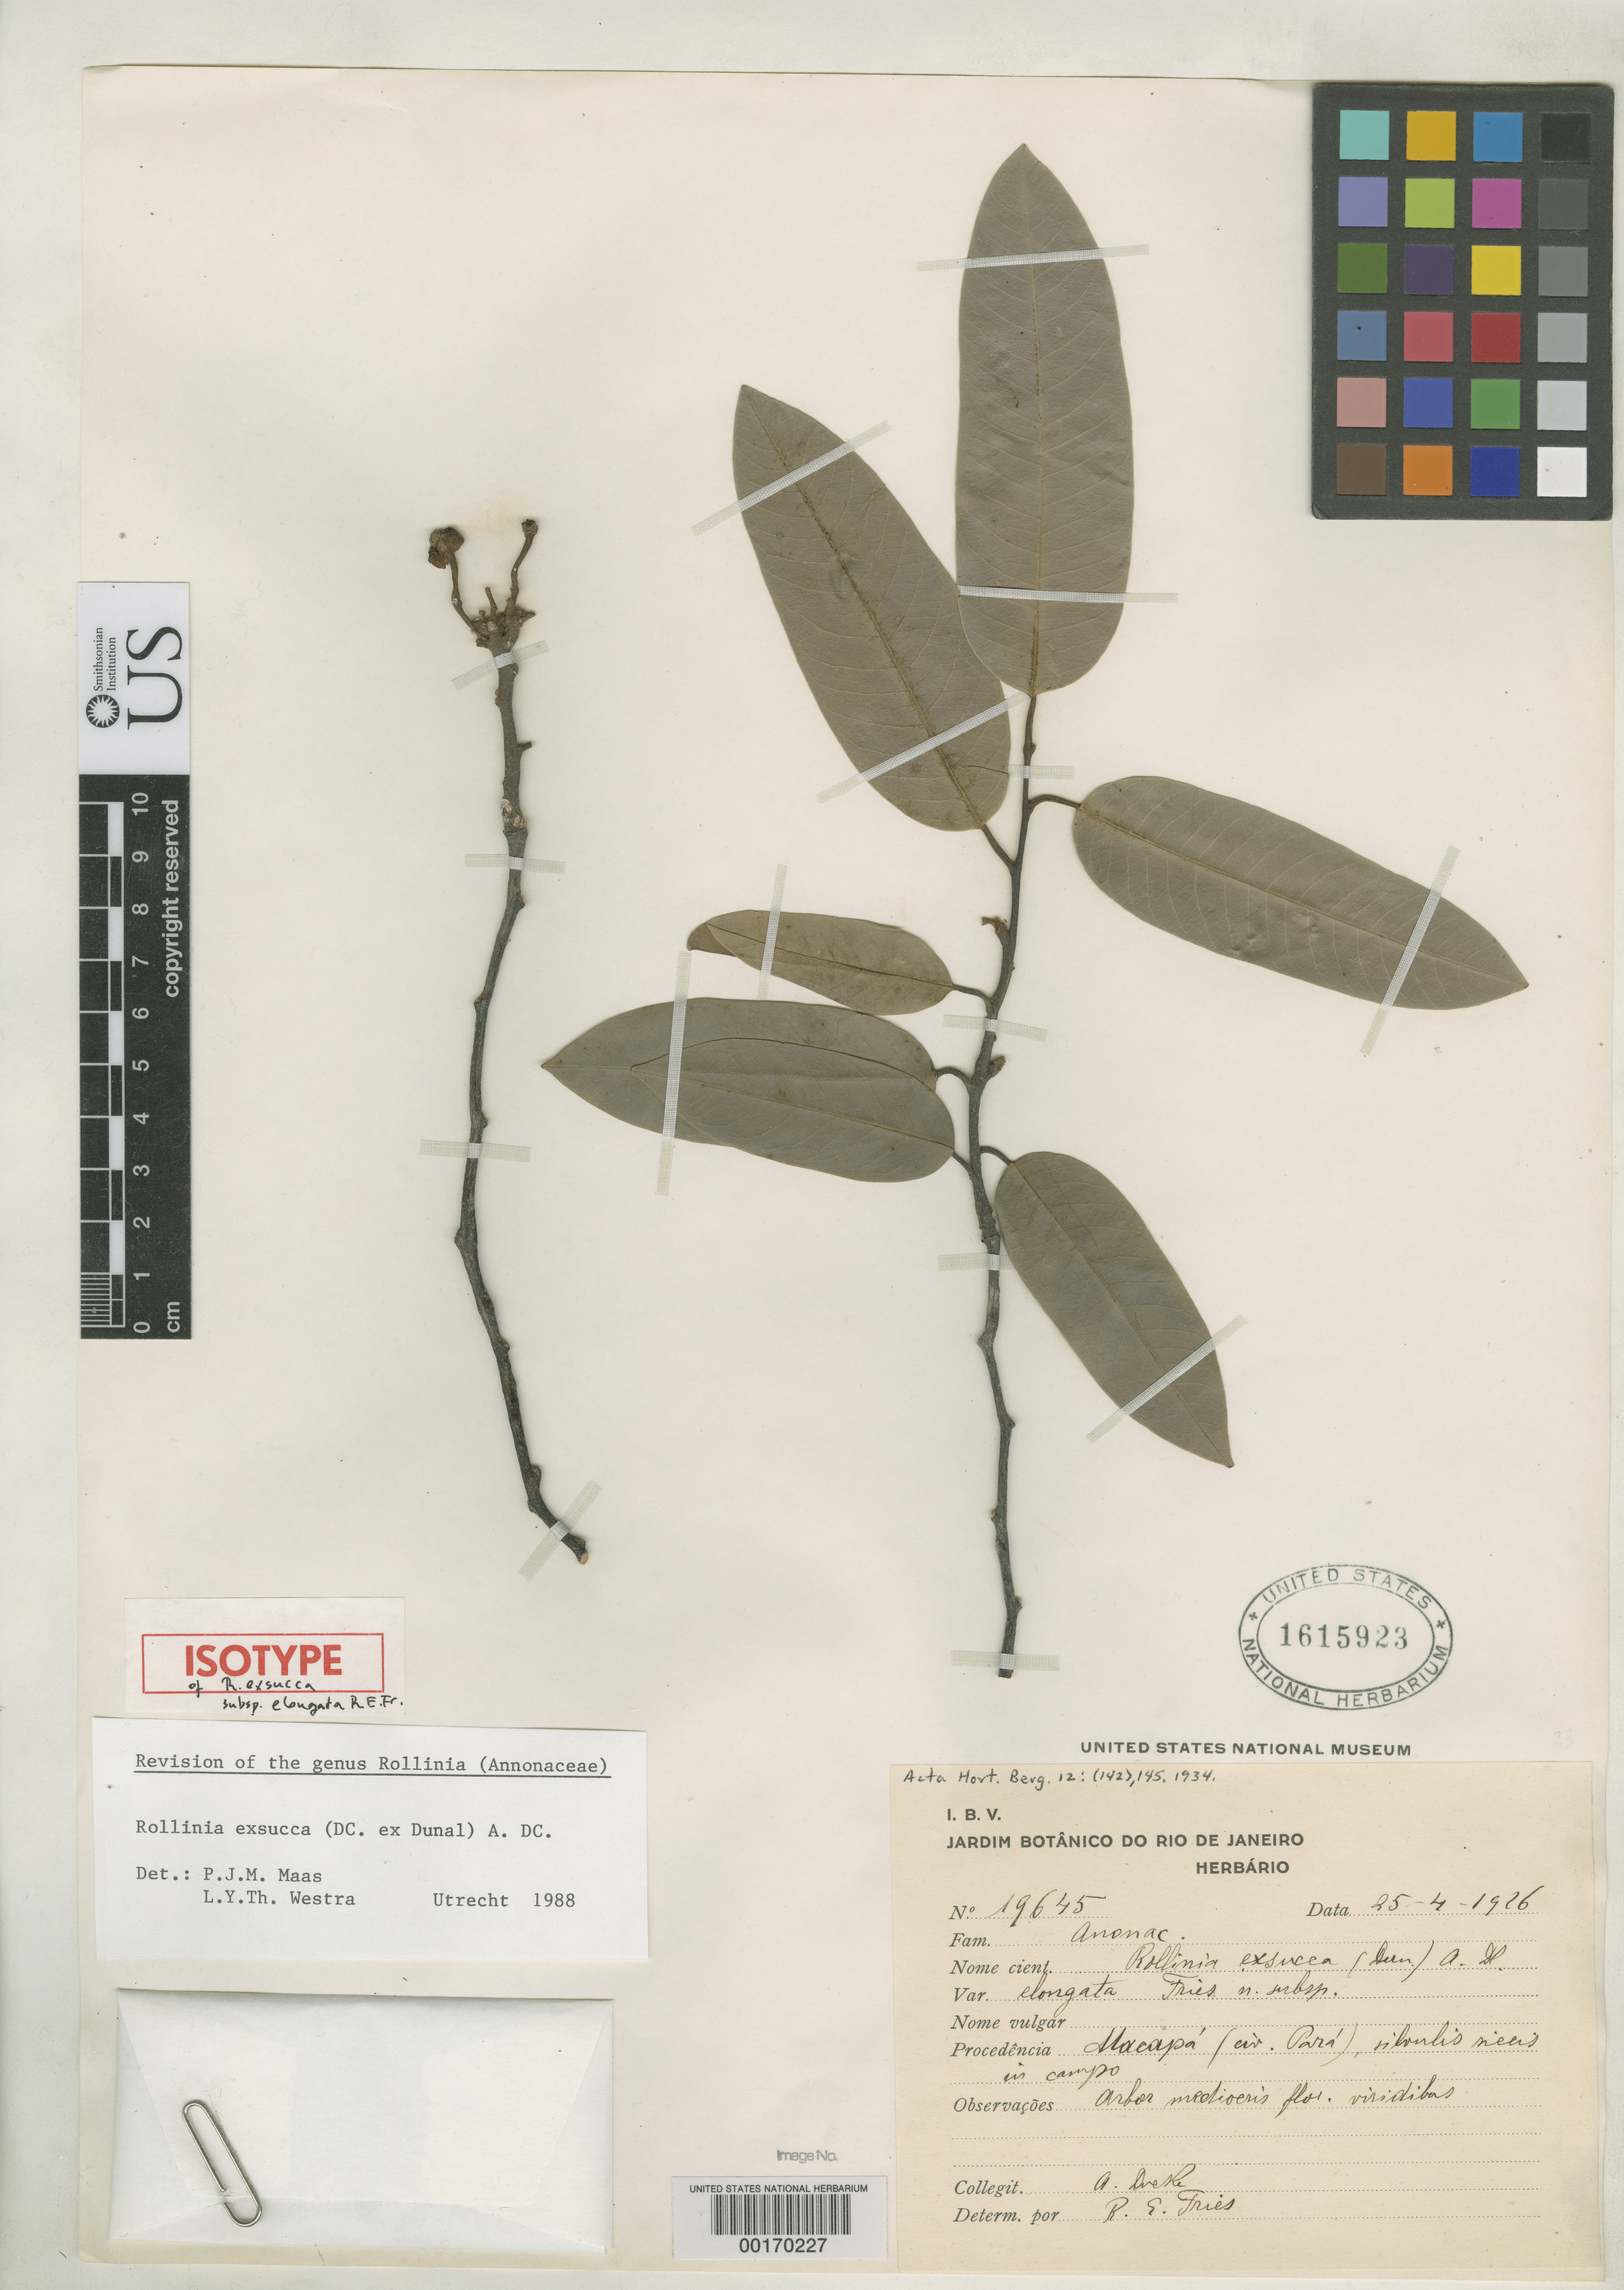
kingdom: Plantae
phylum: Tracheophyta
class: Magnoliopsida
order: Magnoliales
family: Annonaceae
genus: Rollinia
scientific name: Rollinia exsucca subsp. elongata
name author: R.E. Fr.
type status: Isotype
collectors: A. Ducke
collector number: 19645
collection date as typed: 25 Apr 1926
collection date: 1926-04-25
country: Brazil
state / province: Pará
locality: Macapa.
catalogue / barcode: US 1615923